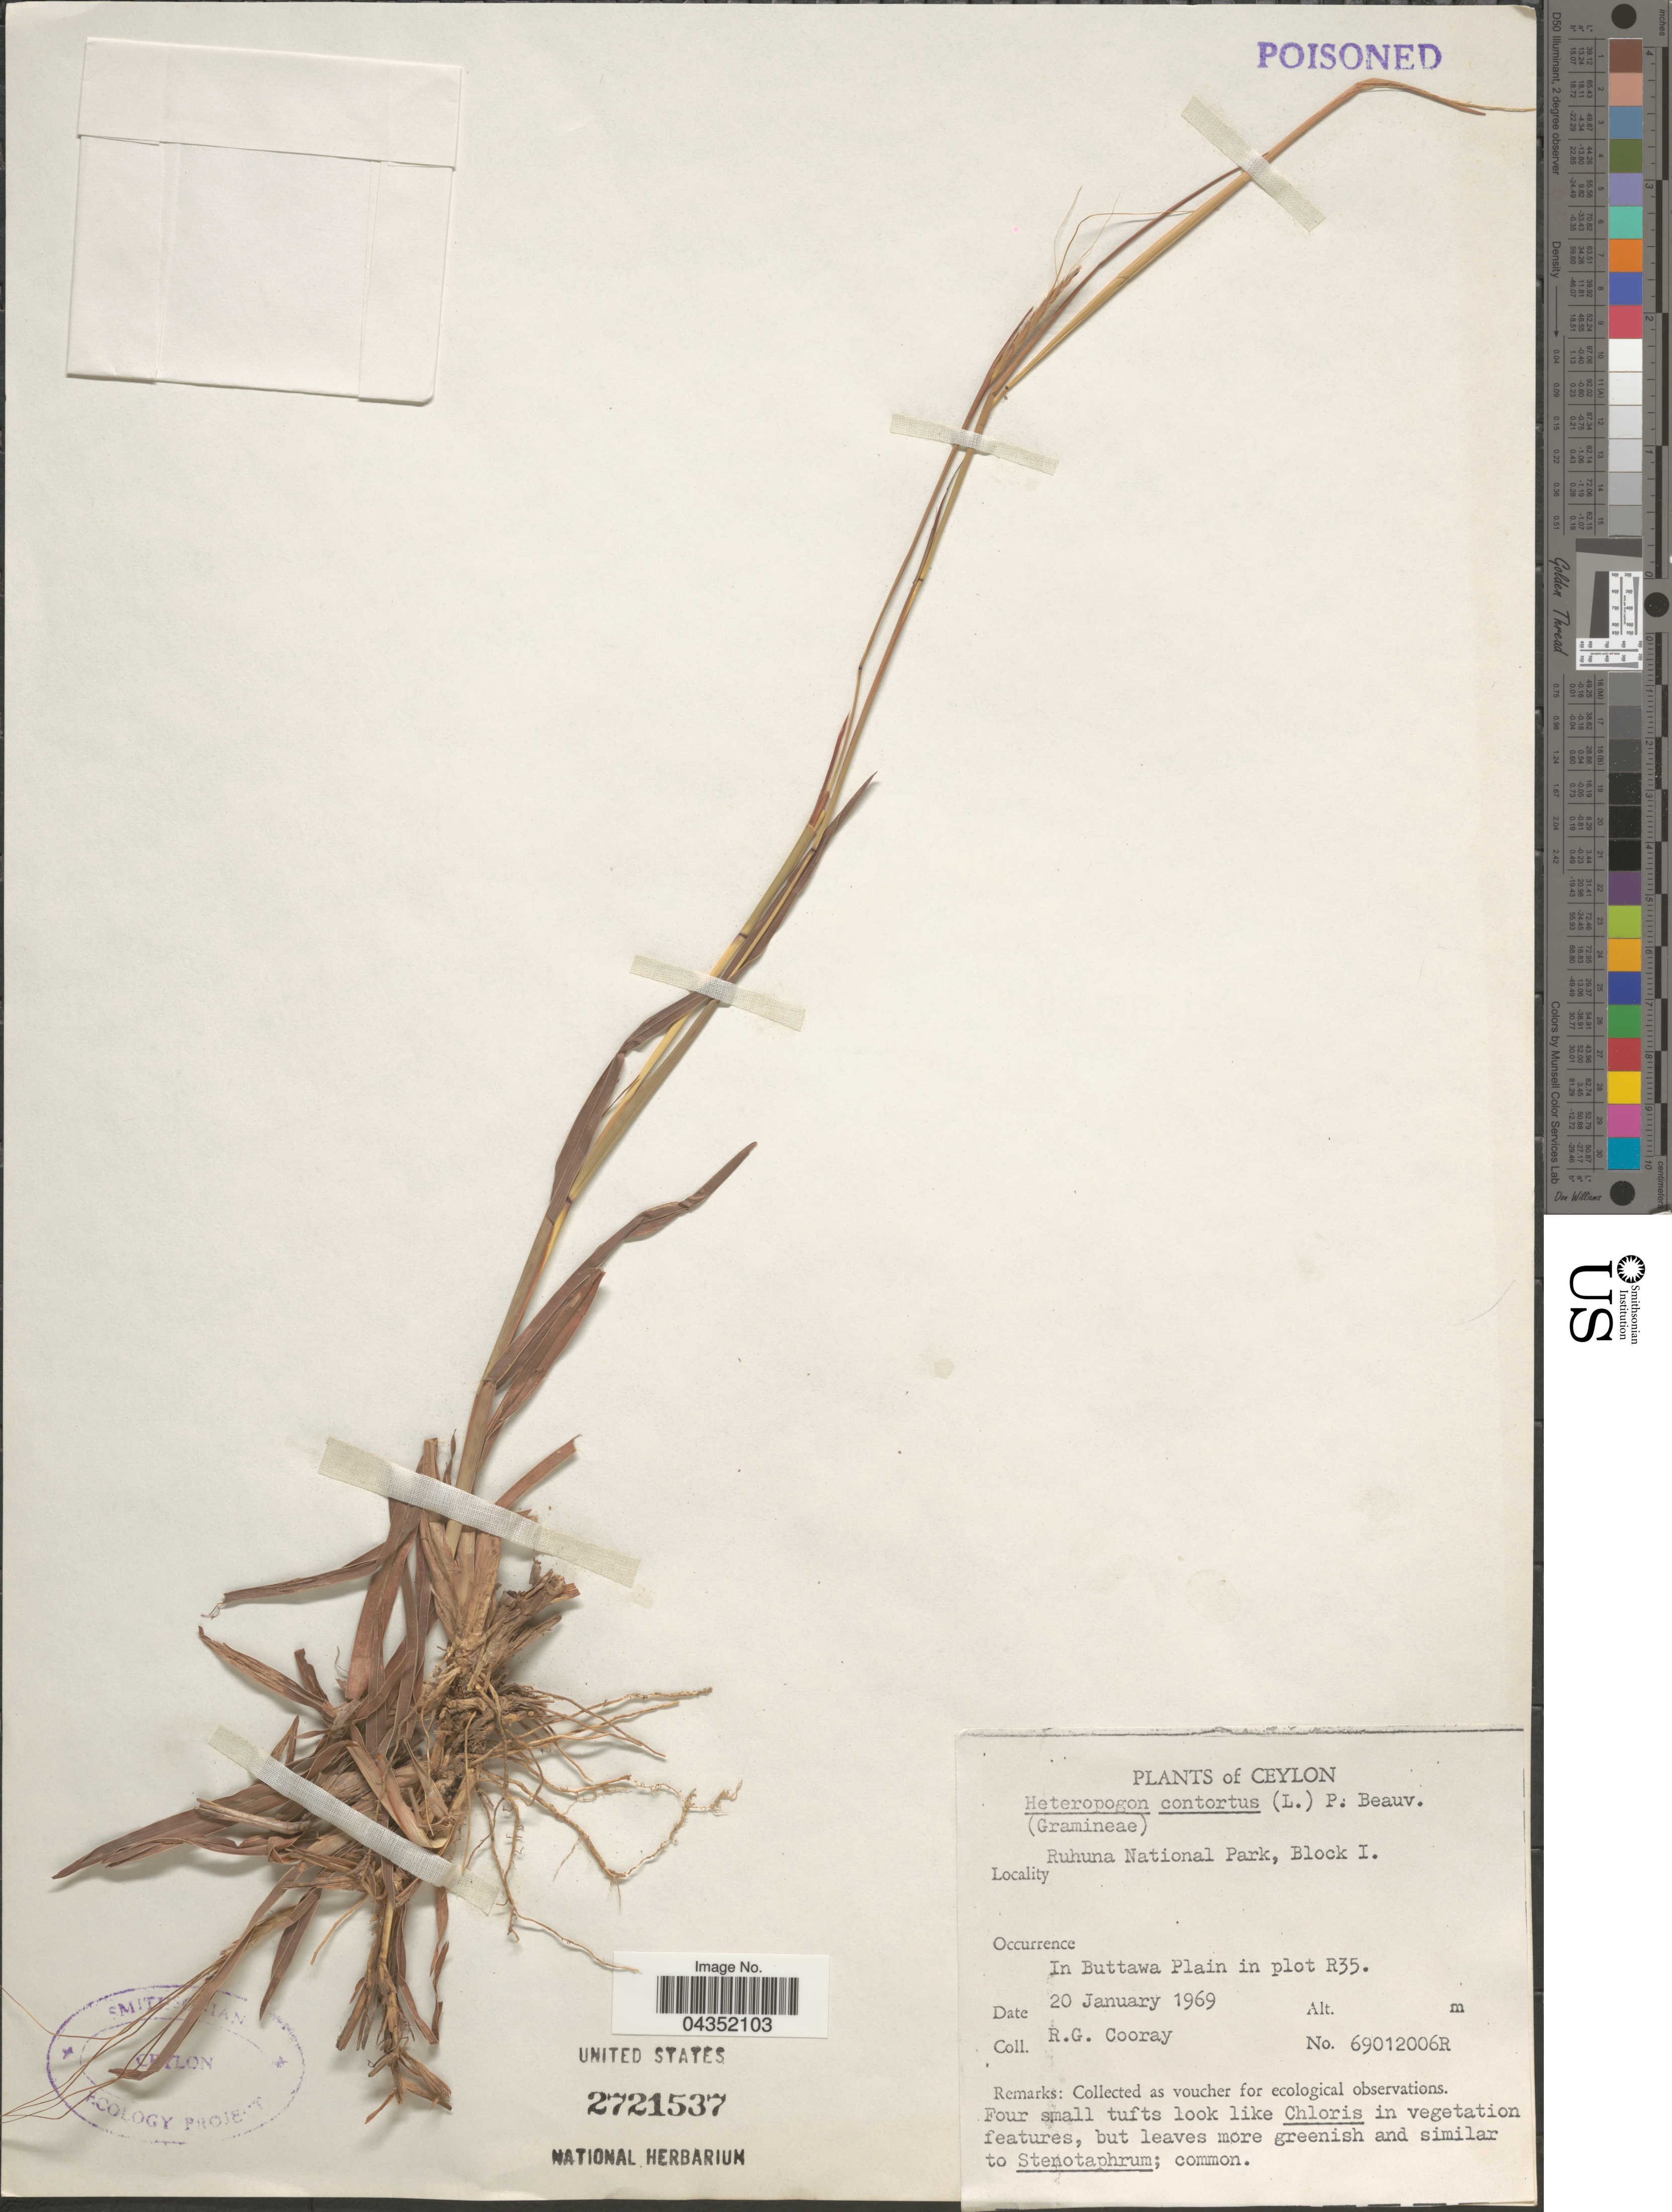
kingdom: Plantae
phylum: Tracheophyta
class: Liliopsida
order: Poales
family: Poaceae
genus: Heteropogon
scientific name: Heteropogon contortus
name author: (L.) P. Beauv. ex Roem. & Schult.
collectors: R. Cooray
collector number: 69012006R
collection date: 1969-01-20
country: Sri Lanka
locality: Ceylon. Ruhuna National Park, Block I. In Buttawa Plain in plot R35.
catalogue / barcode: US 2721537